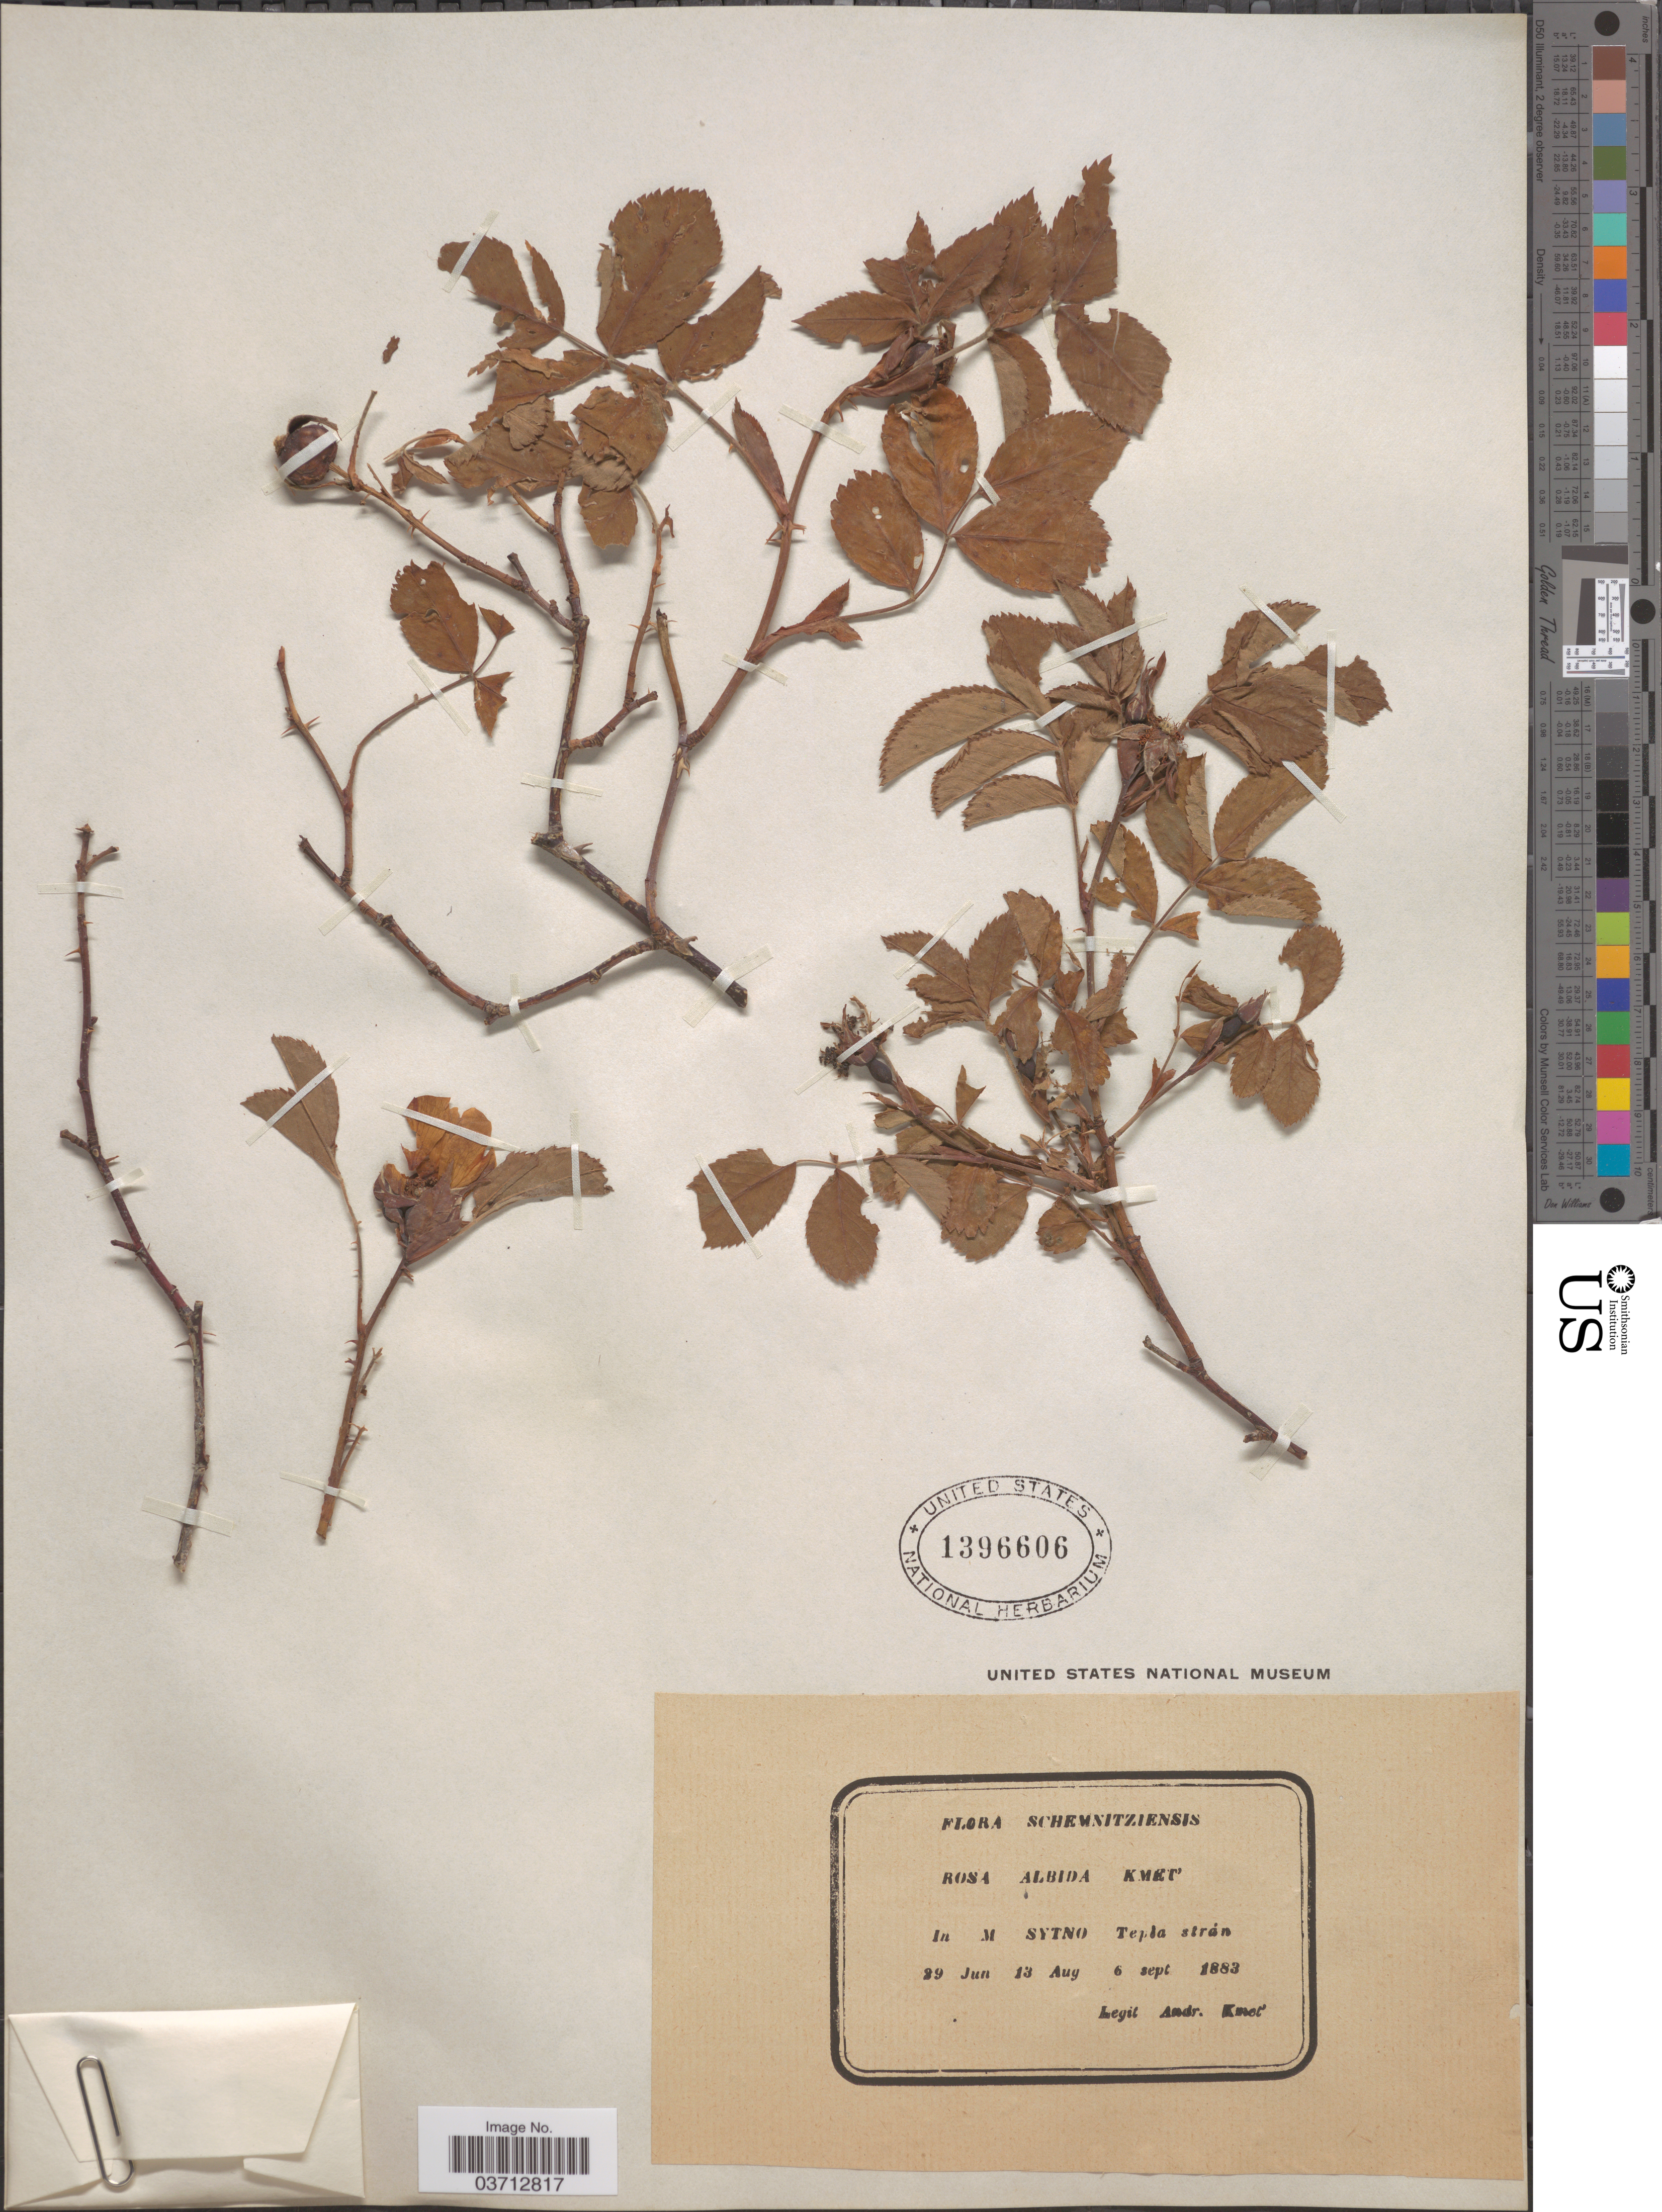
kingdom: Plantae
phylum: Tracheophyta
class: Magnoliopsida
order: Rosales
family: Rosaceae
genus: Rosa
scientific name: Rosa albida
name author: Kmet ex Heinr. Braun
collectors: A. Kmet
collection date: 1883-06-29/1883-09-06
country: Slovakia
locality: Schemnitziensis. In M Sytno Tepla strán.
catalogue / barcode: US 1396606